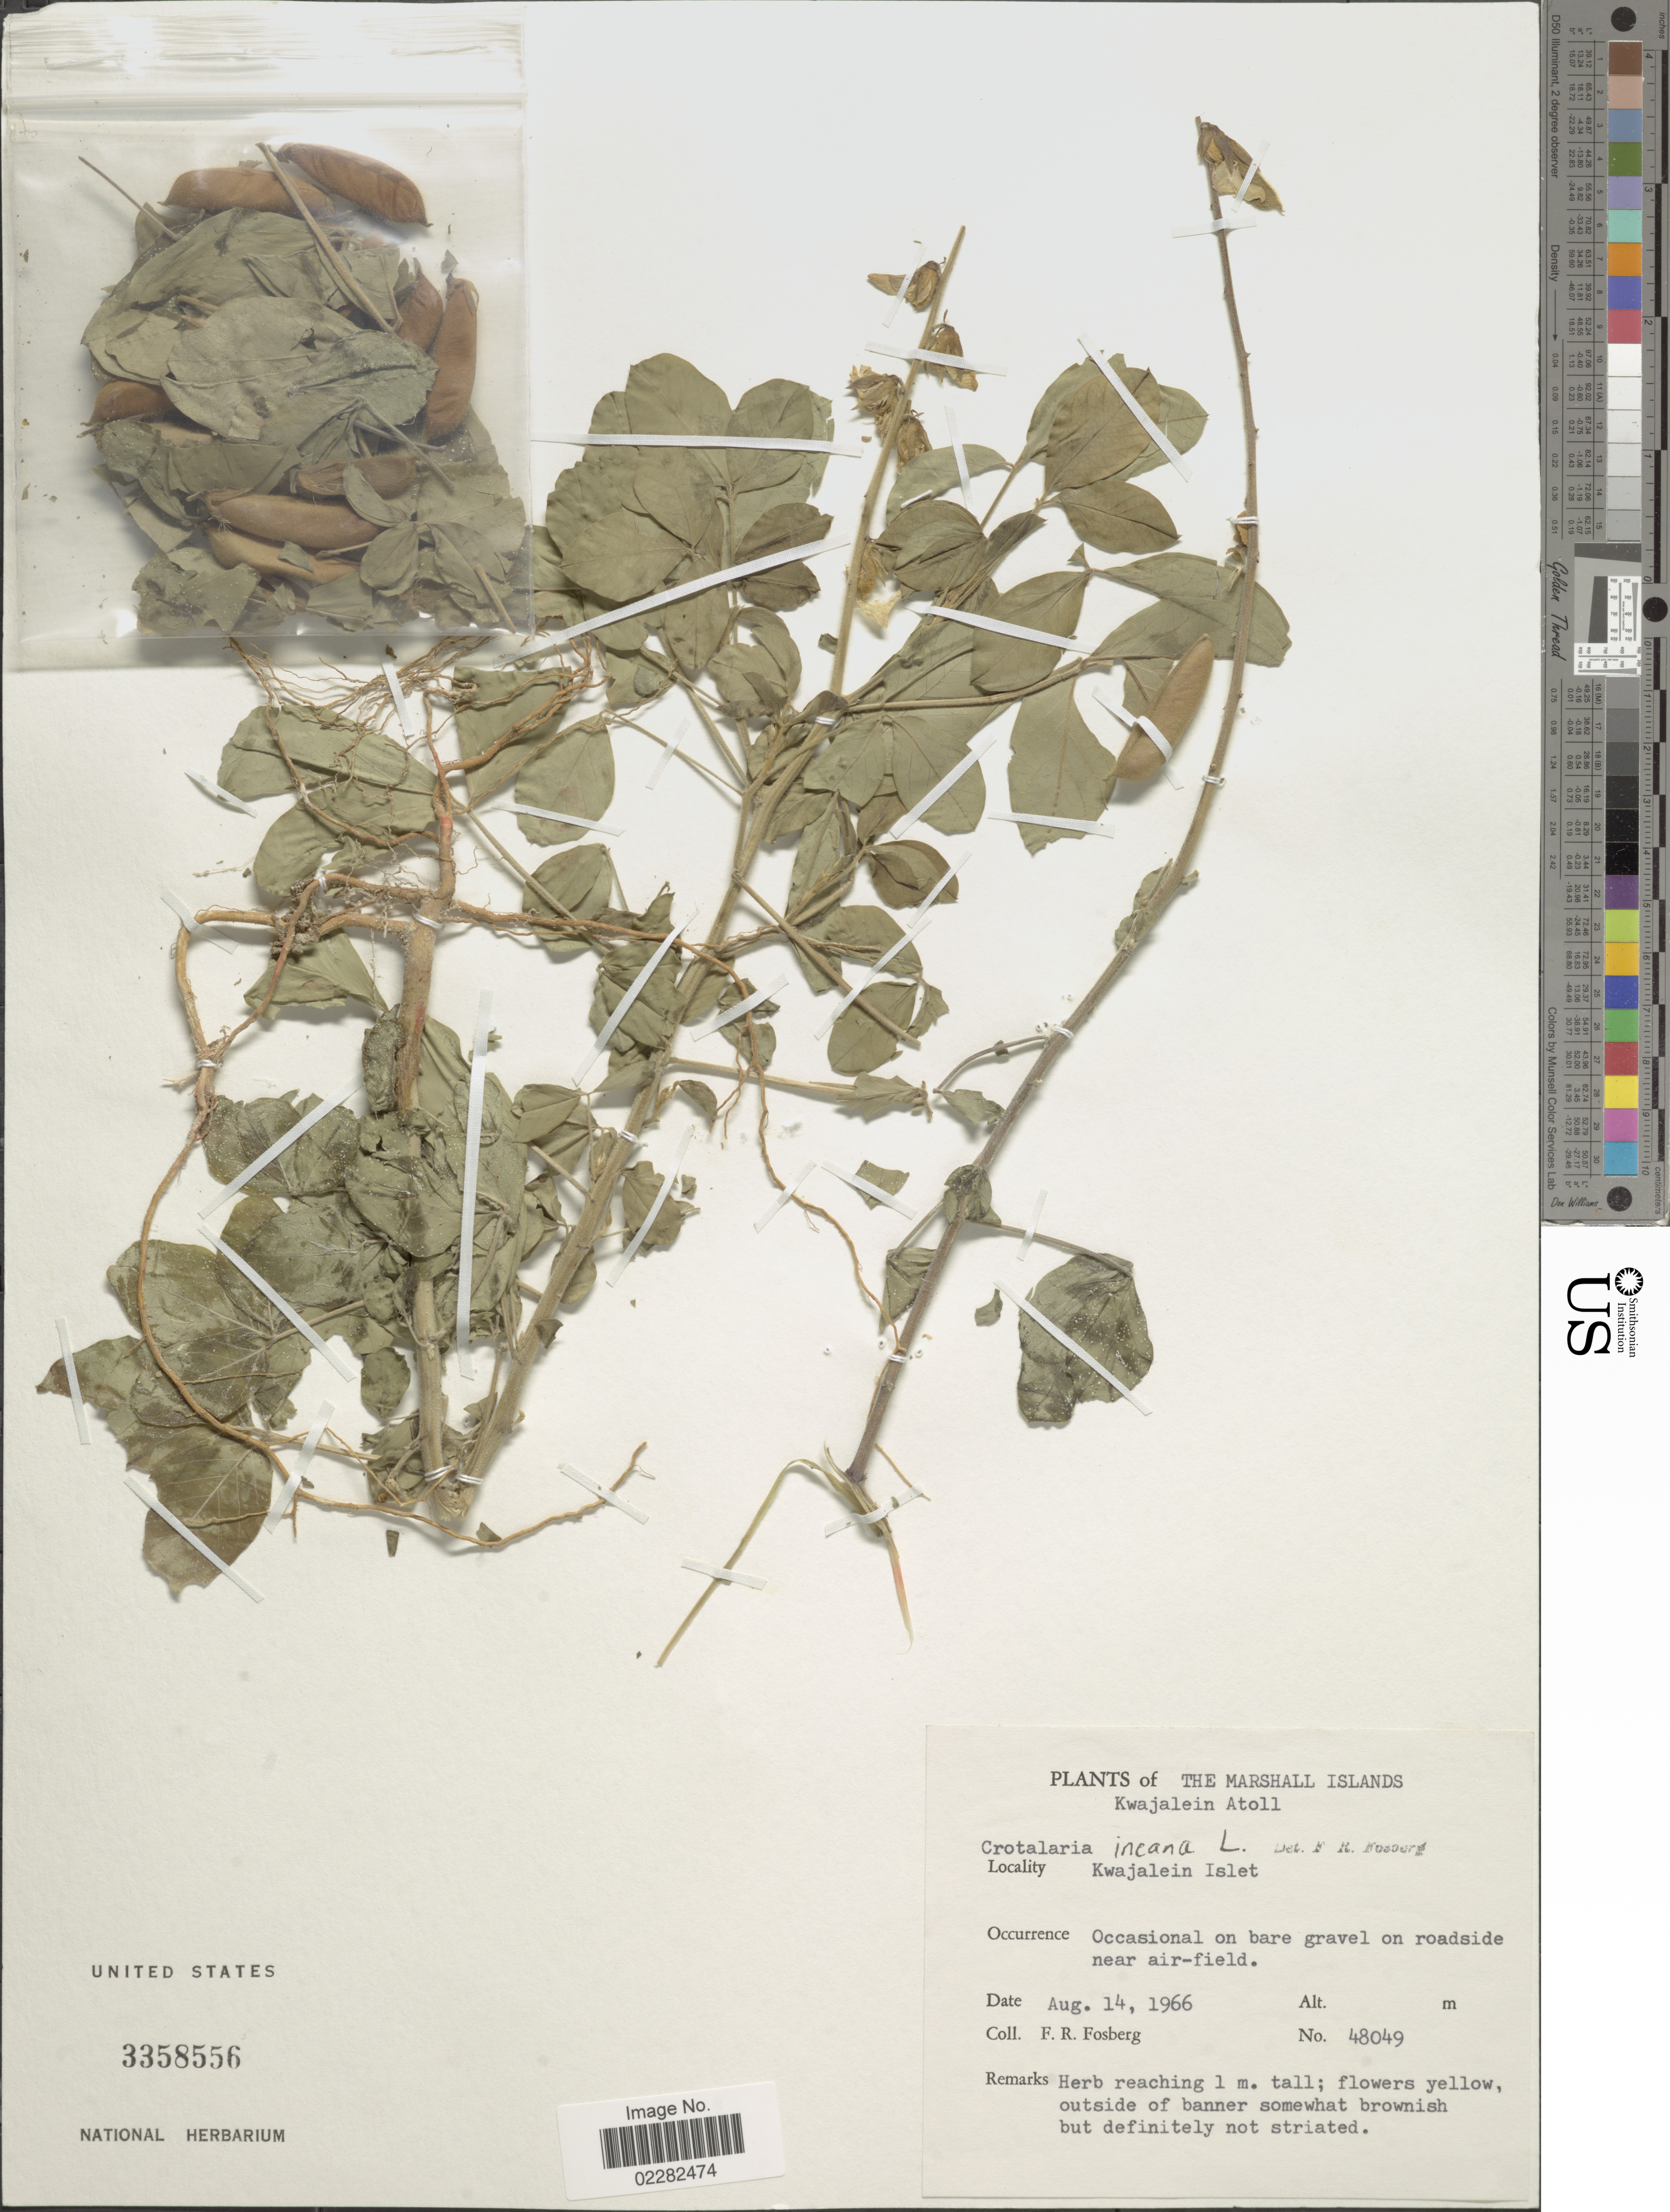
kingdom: Plantae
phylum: Tracheophyta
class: Magnoliopsida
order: Fabales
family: Fabaceae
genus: Crotalaria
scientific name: Crotalaria incana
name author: L.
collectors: F. R. Fosberg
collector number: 48049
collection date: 1966-08-14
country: Marshall Islands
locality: Kwajalein Atoll, Kwajalein Islet,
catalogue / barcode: US 3358556